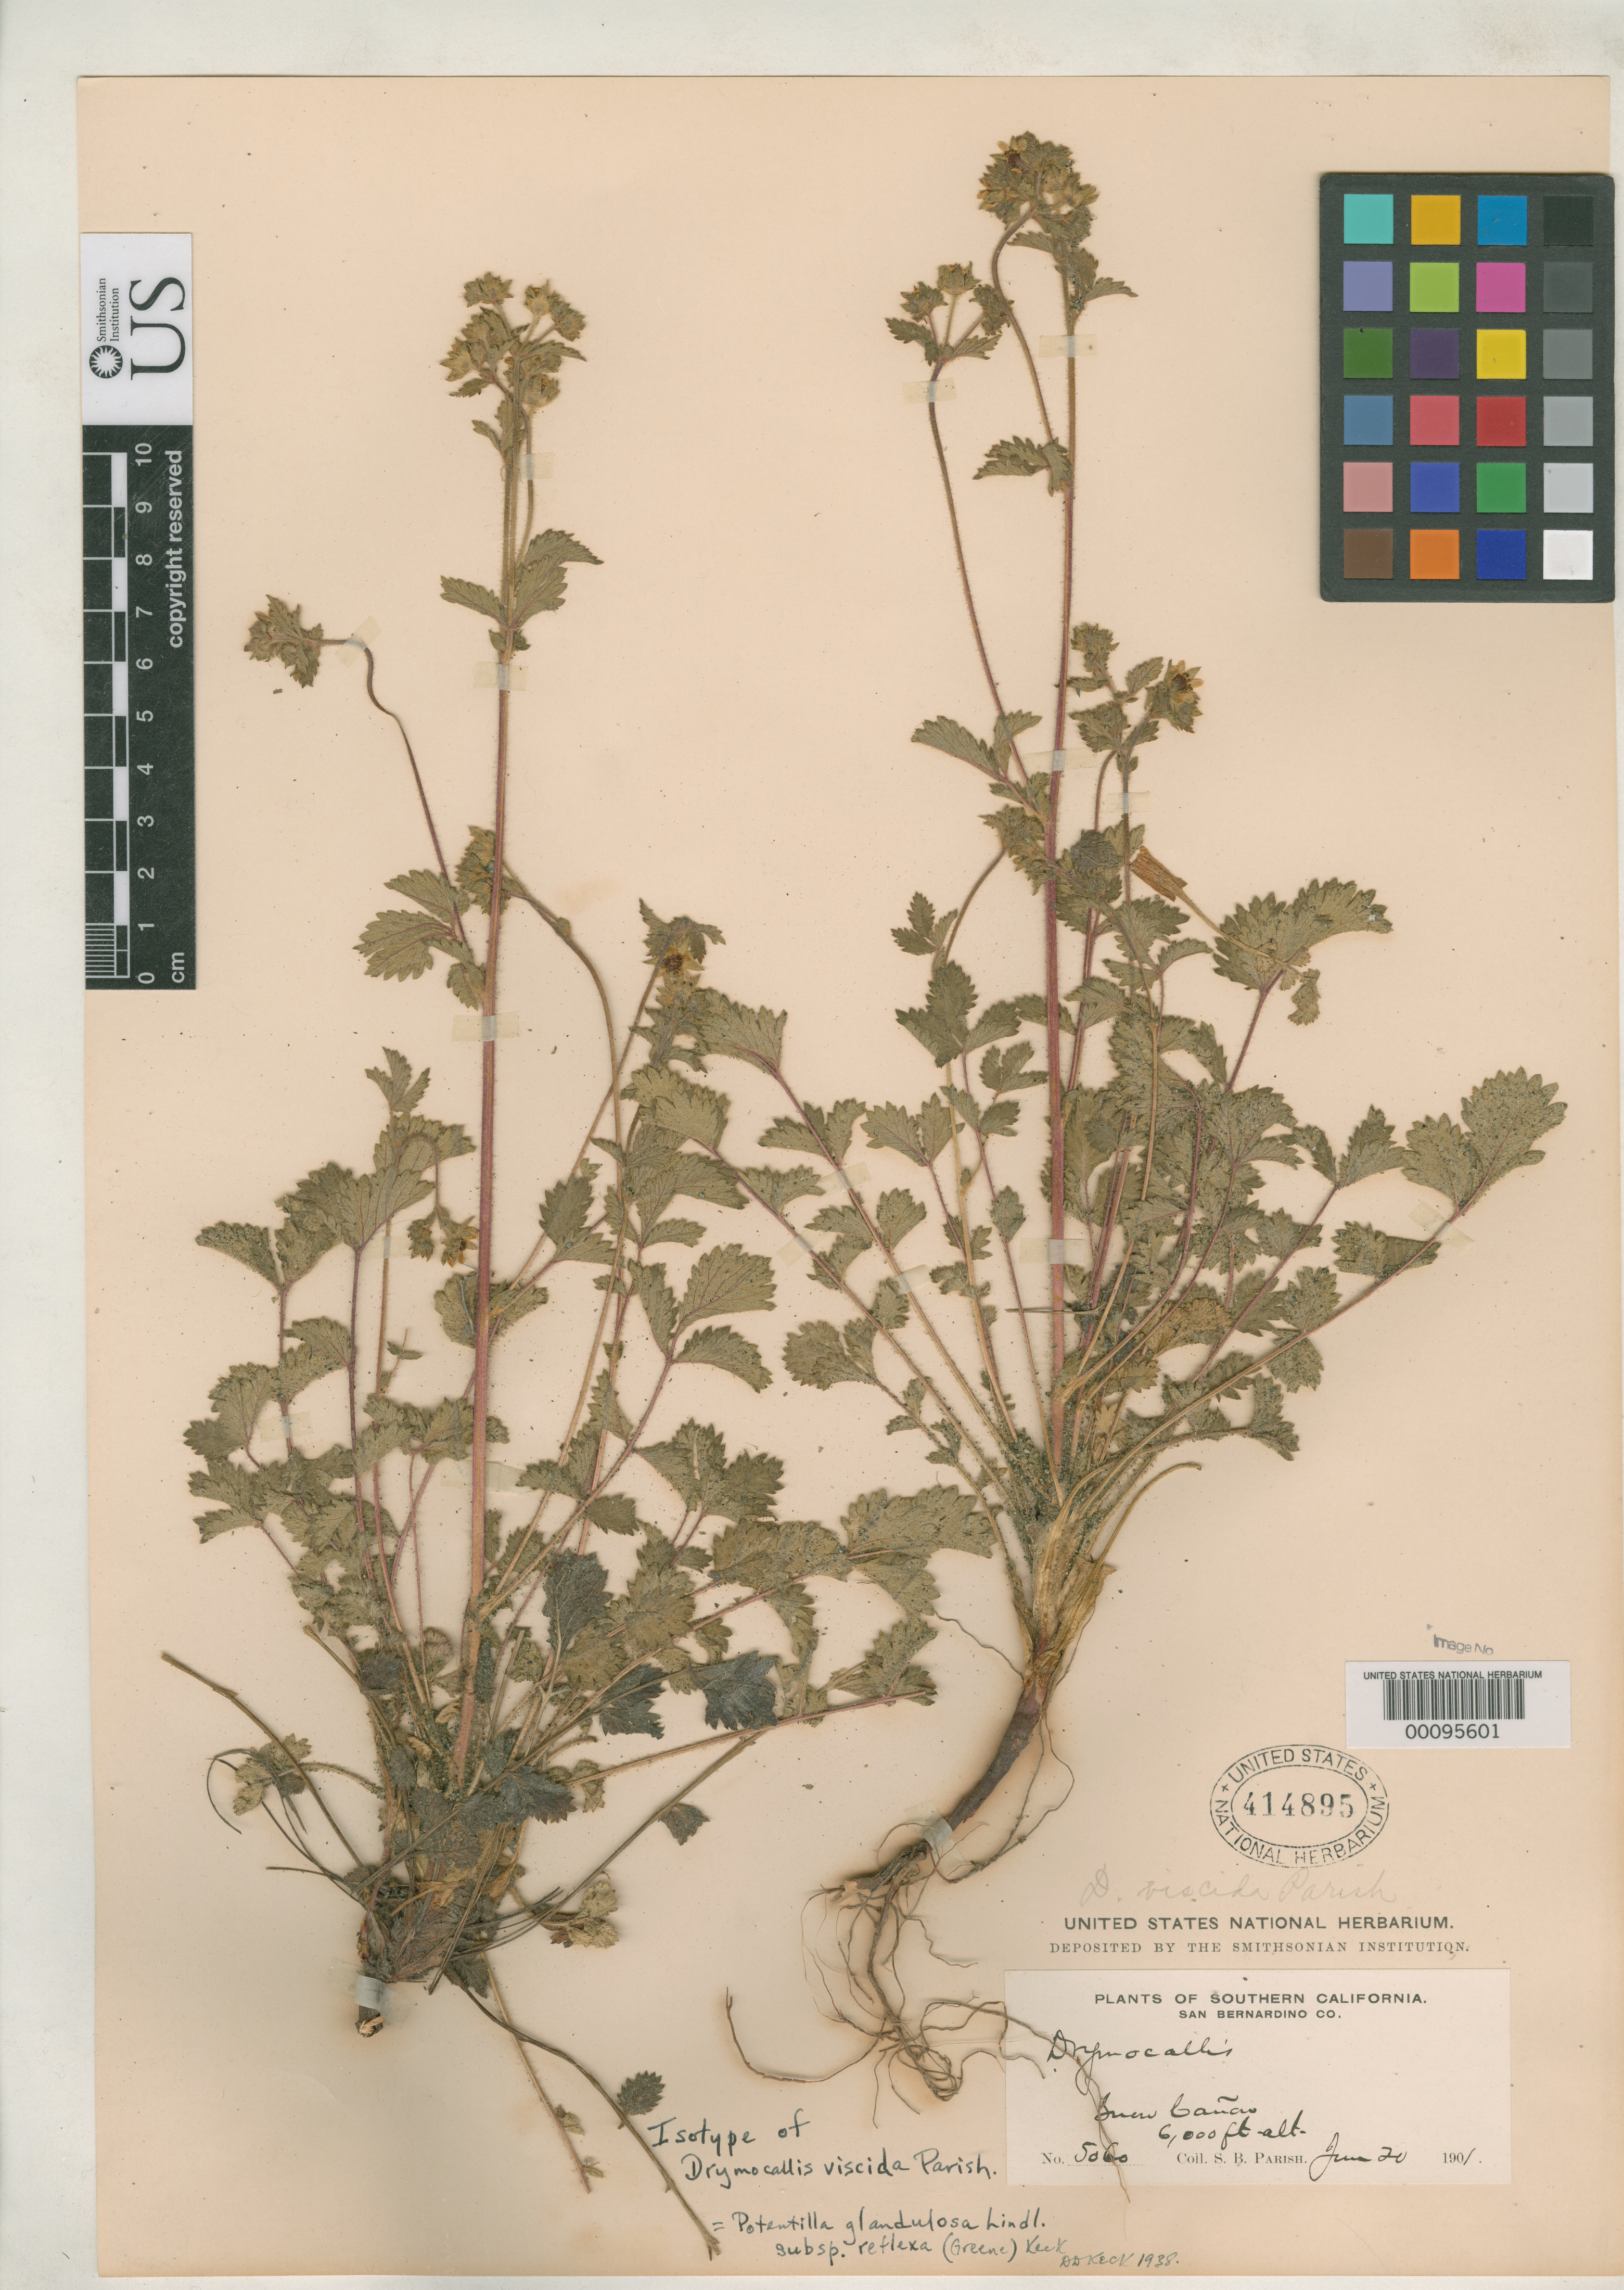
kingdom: Plantae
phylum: Tracheophyta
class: Magnoliopsida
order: Rosales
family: Rosaceae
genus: Drymocallis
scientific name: Drymocallis viscida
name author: Parish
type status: Isotype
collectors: S. B. Parish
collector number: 5060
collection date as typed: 20 Jun 1901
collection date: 1901-06-20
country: United States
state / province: California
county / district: San Bernardino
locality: Snow Canon.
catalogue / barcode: US 414895